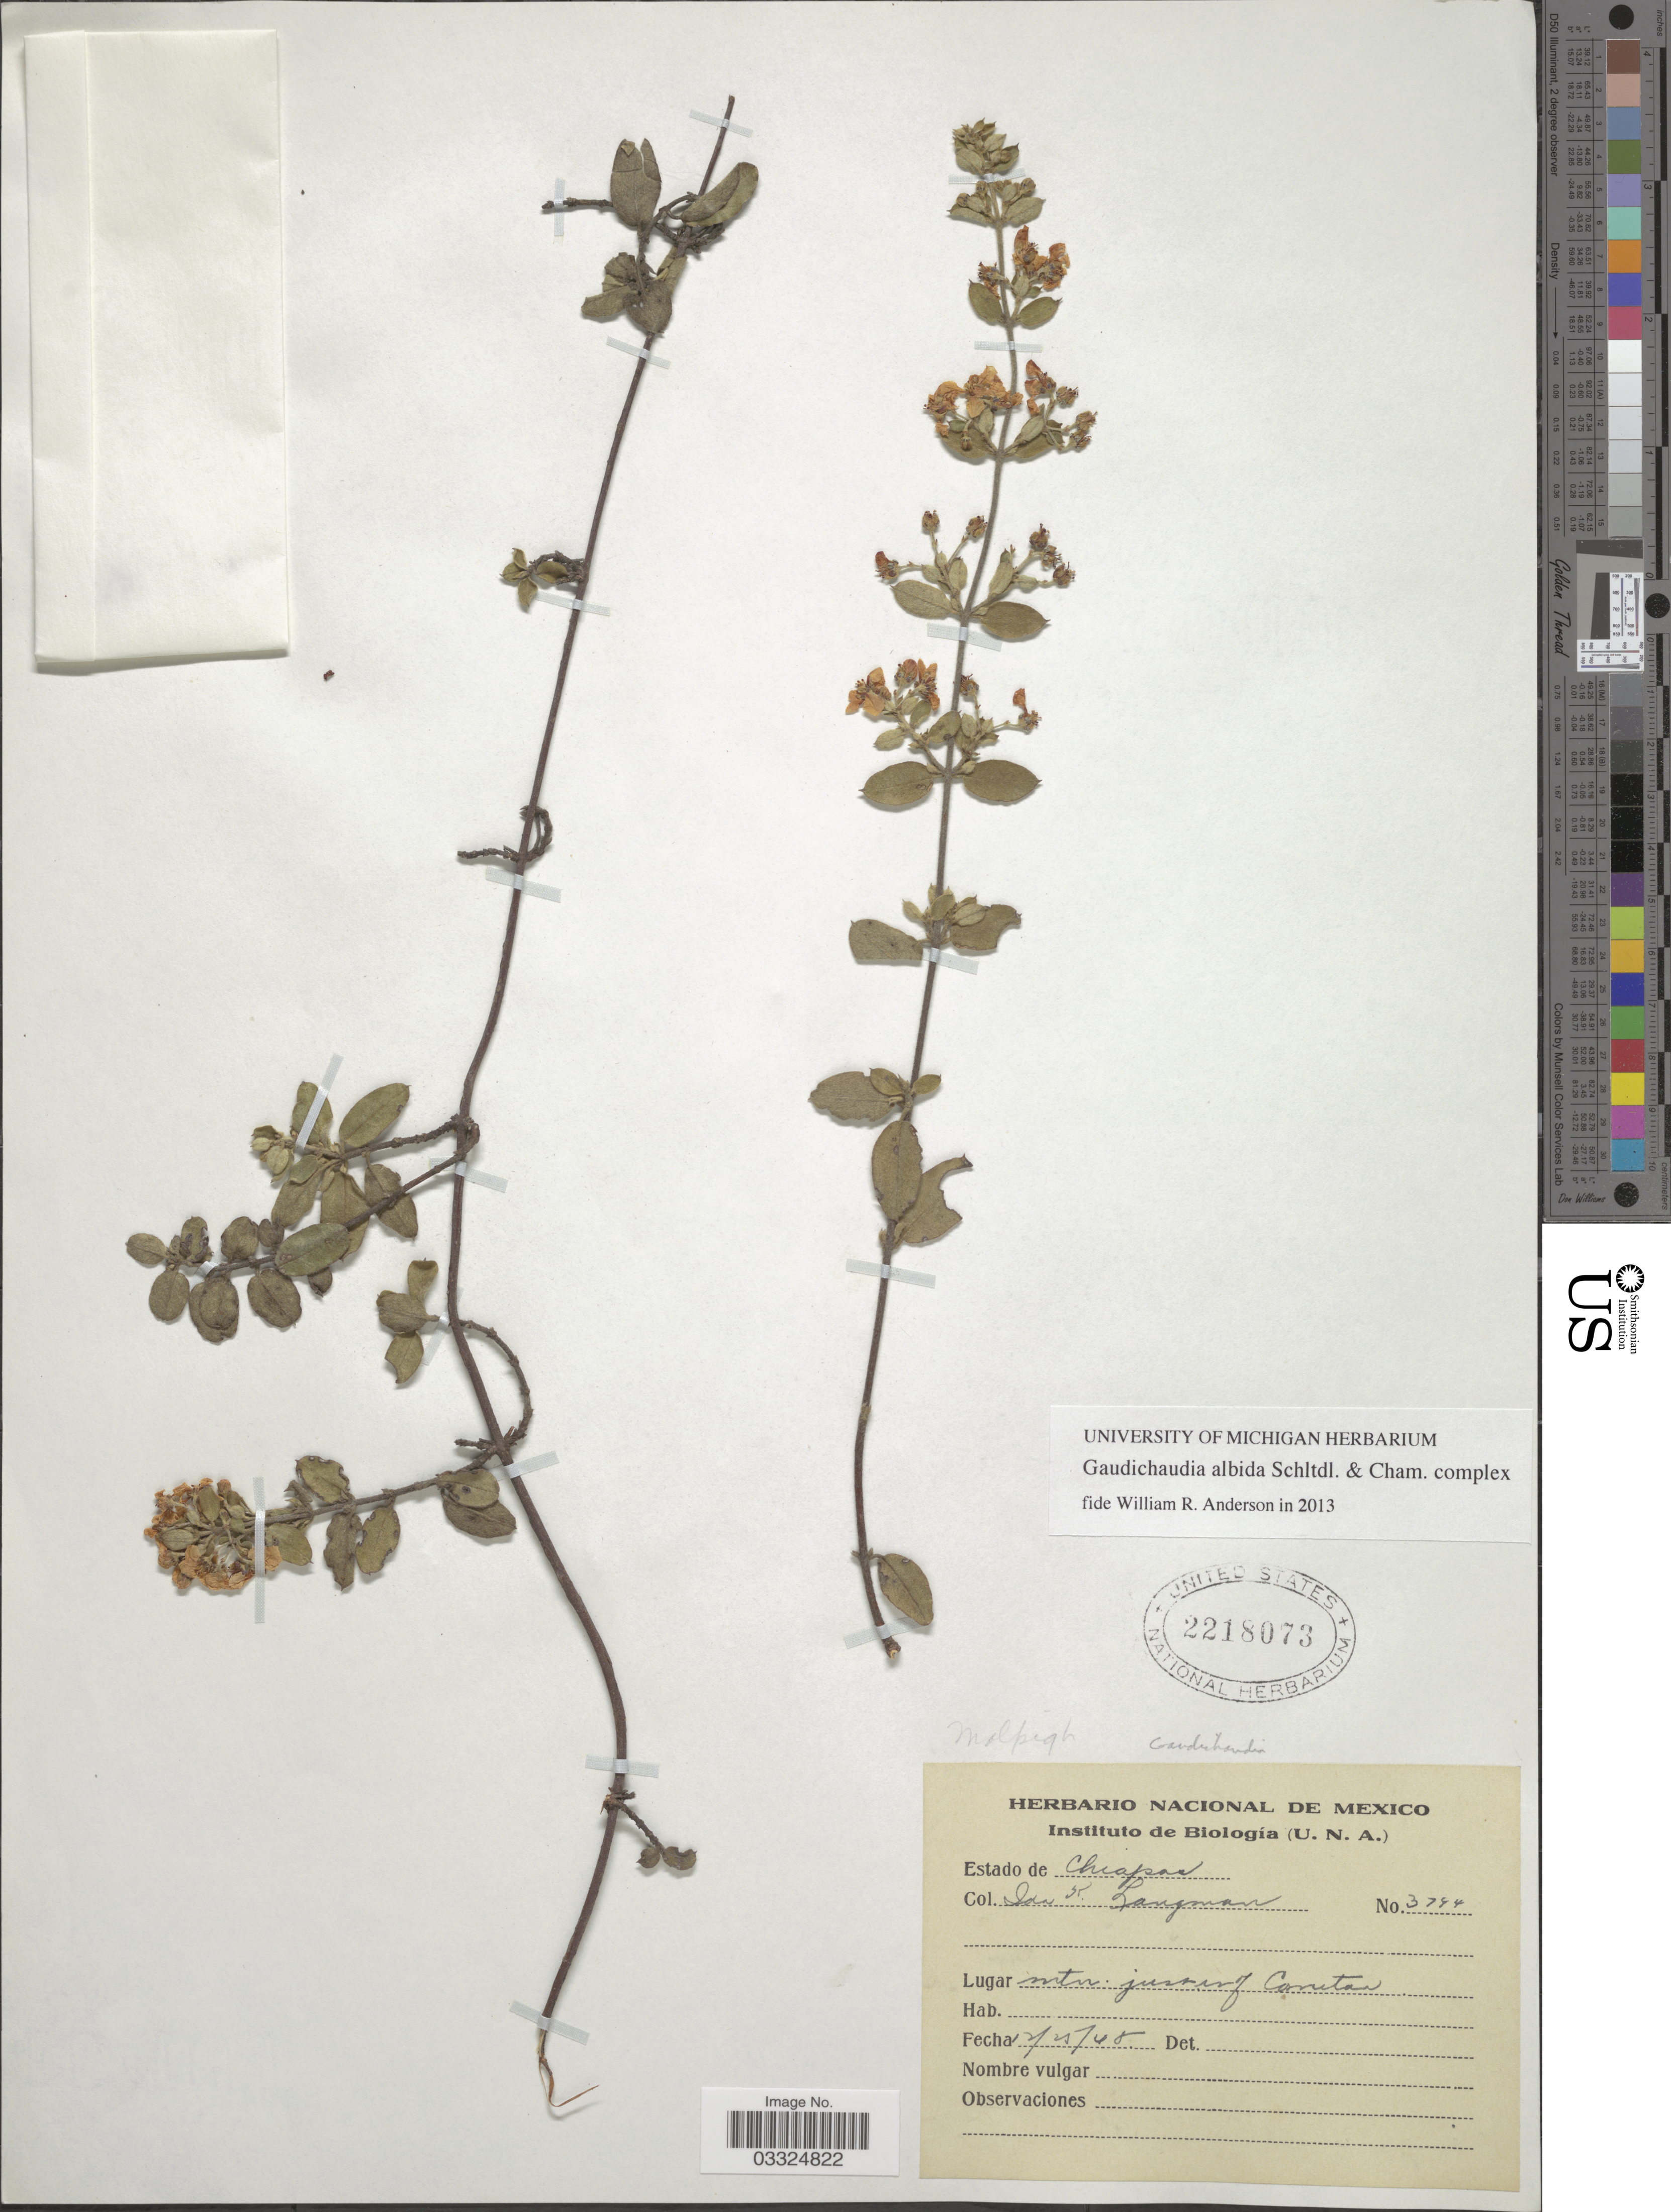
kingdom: Plantae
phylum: Tracheophyta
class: Magnoliopsida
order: Malpighiales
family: Malpighiaceae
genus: Gaudichaudia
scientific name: Gaudichaudia albida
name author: Schltdl. & Cham.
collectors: I. K. Langman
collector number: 3744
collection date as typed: Transcribed d/m/y: 25/12/48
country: Mexico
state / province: Chiapas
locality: Mtn. just w of Conetan.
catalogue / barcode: US 2218073